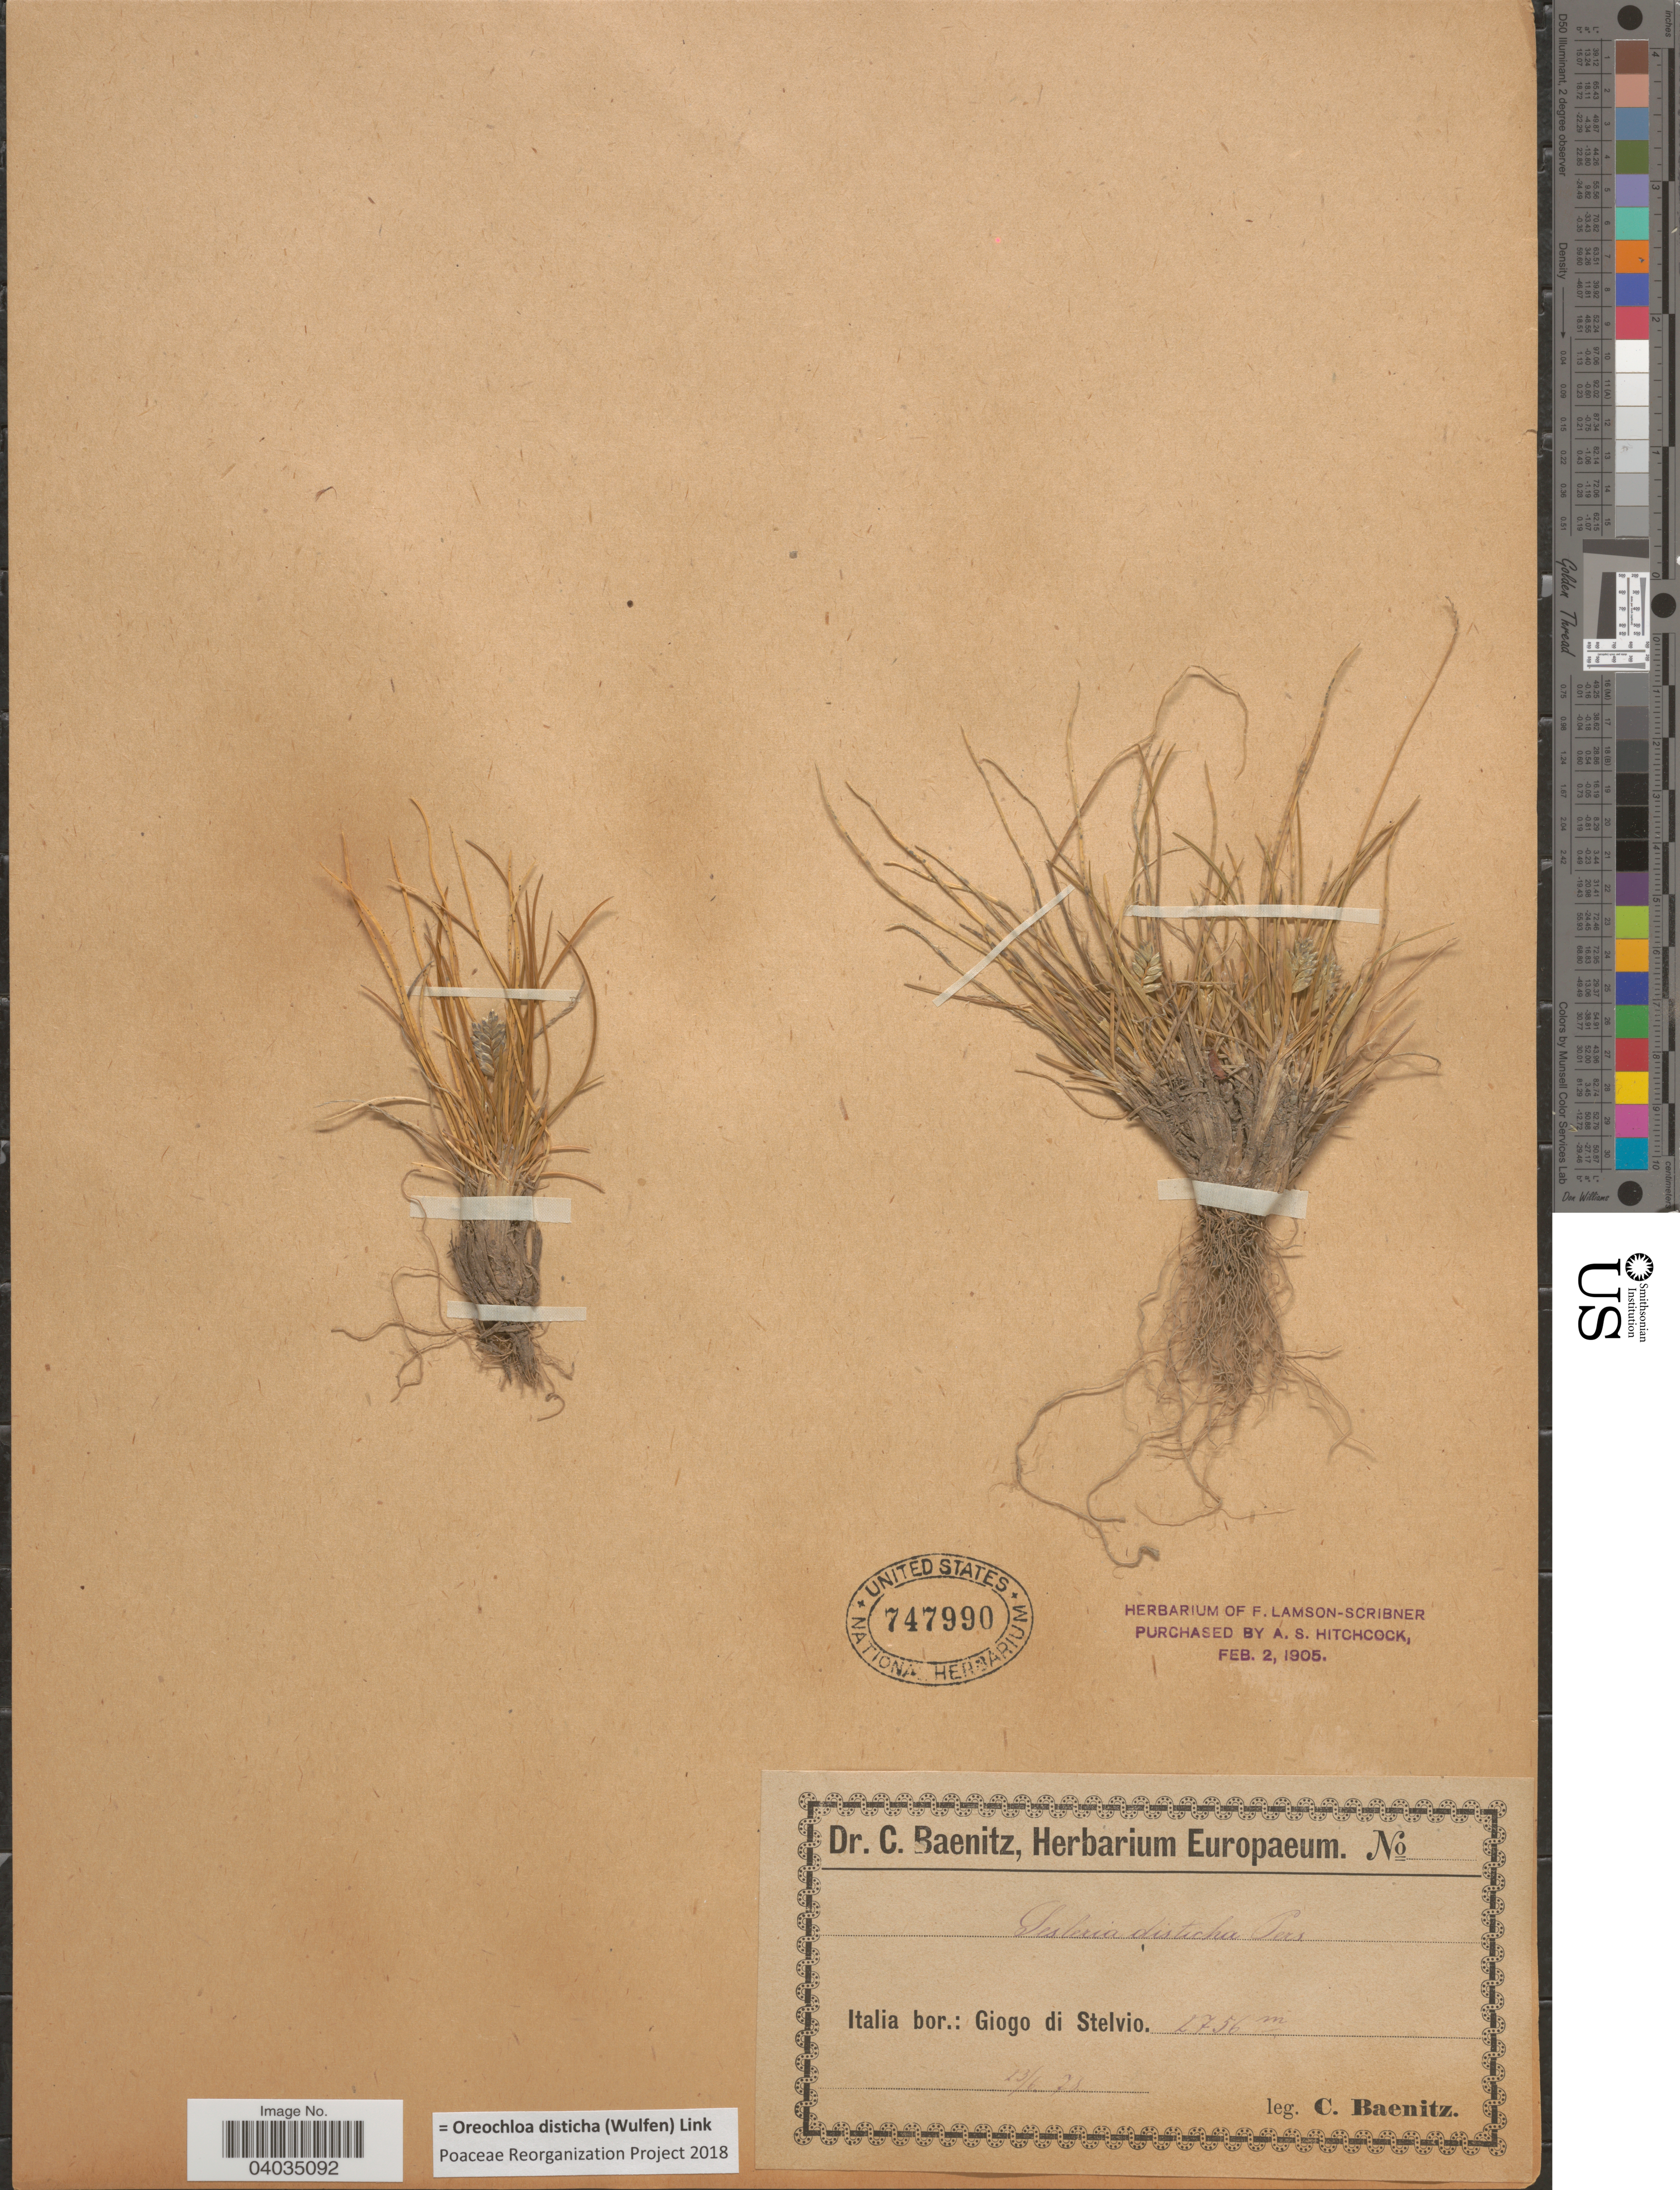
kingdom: Plantae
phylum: Tracheophyta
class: Liliopsida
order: Poales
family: Poaceae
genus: Oreochloa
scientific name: Oreochloa disticha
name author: (Wulfen) Link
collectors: C. G. Baenitz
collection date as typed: Transcribed d/m/y: 23/6/78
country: Italy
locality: Italia bor.: Giogo di Stelvio.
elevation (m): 2756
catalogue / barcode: US 747990